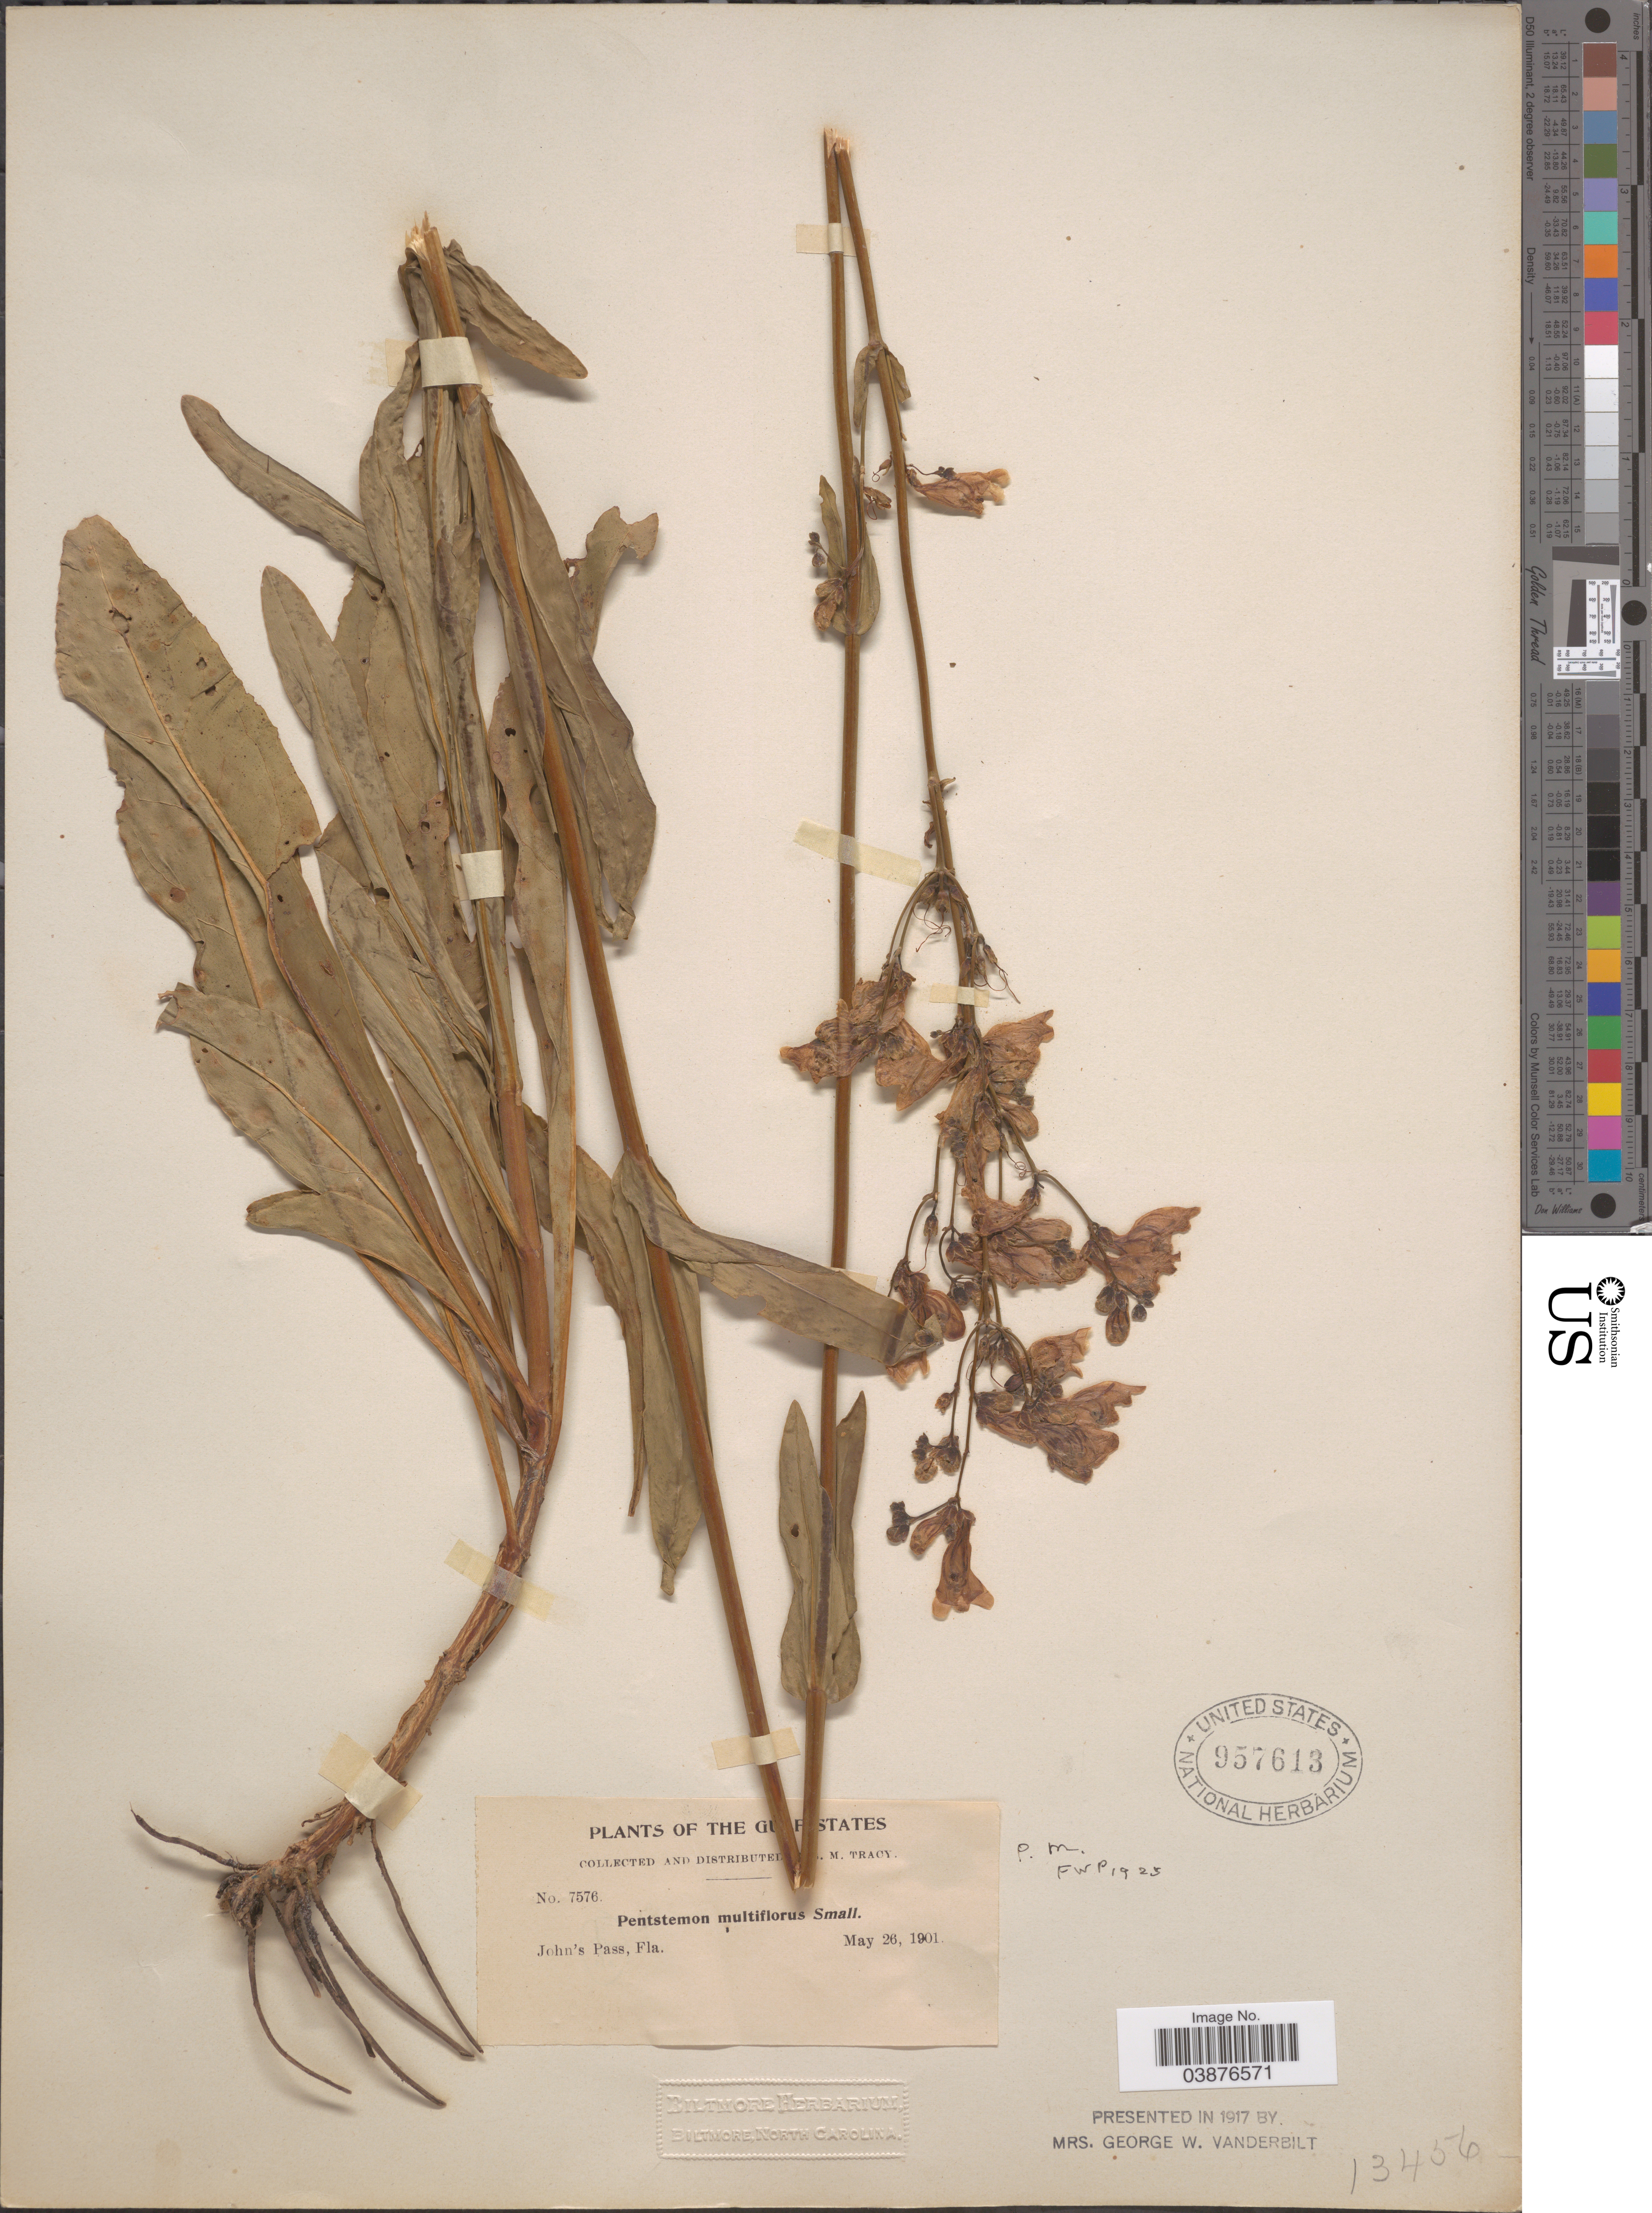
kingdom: Plantae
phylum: Tracheophyta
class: Magnoliopsida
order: Lamiales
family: Plantaginaceae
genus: Penstemon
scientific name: Penstemon multiflorus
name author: Chapm. in Small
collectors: S. M. Tracy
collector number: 7576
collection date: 1901-05-26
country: United States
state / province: Florida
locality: The Gulf States. John's Pass.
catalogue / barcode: US 957613